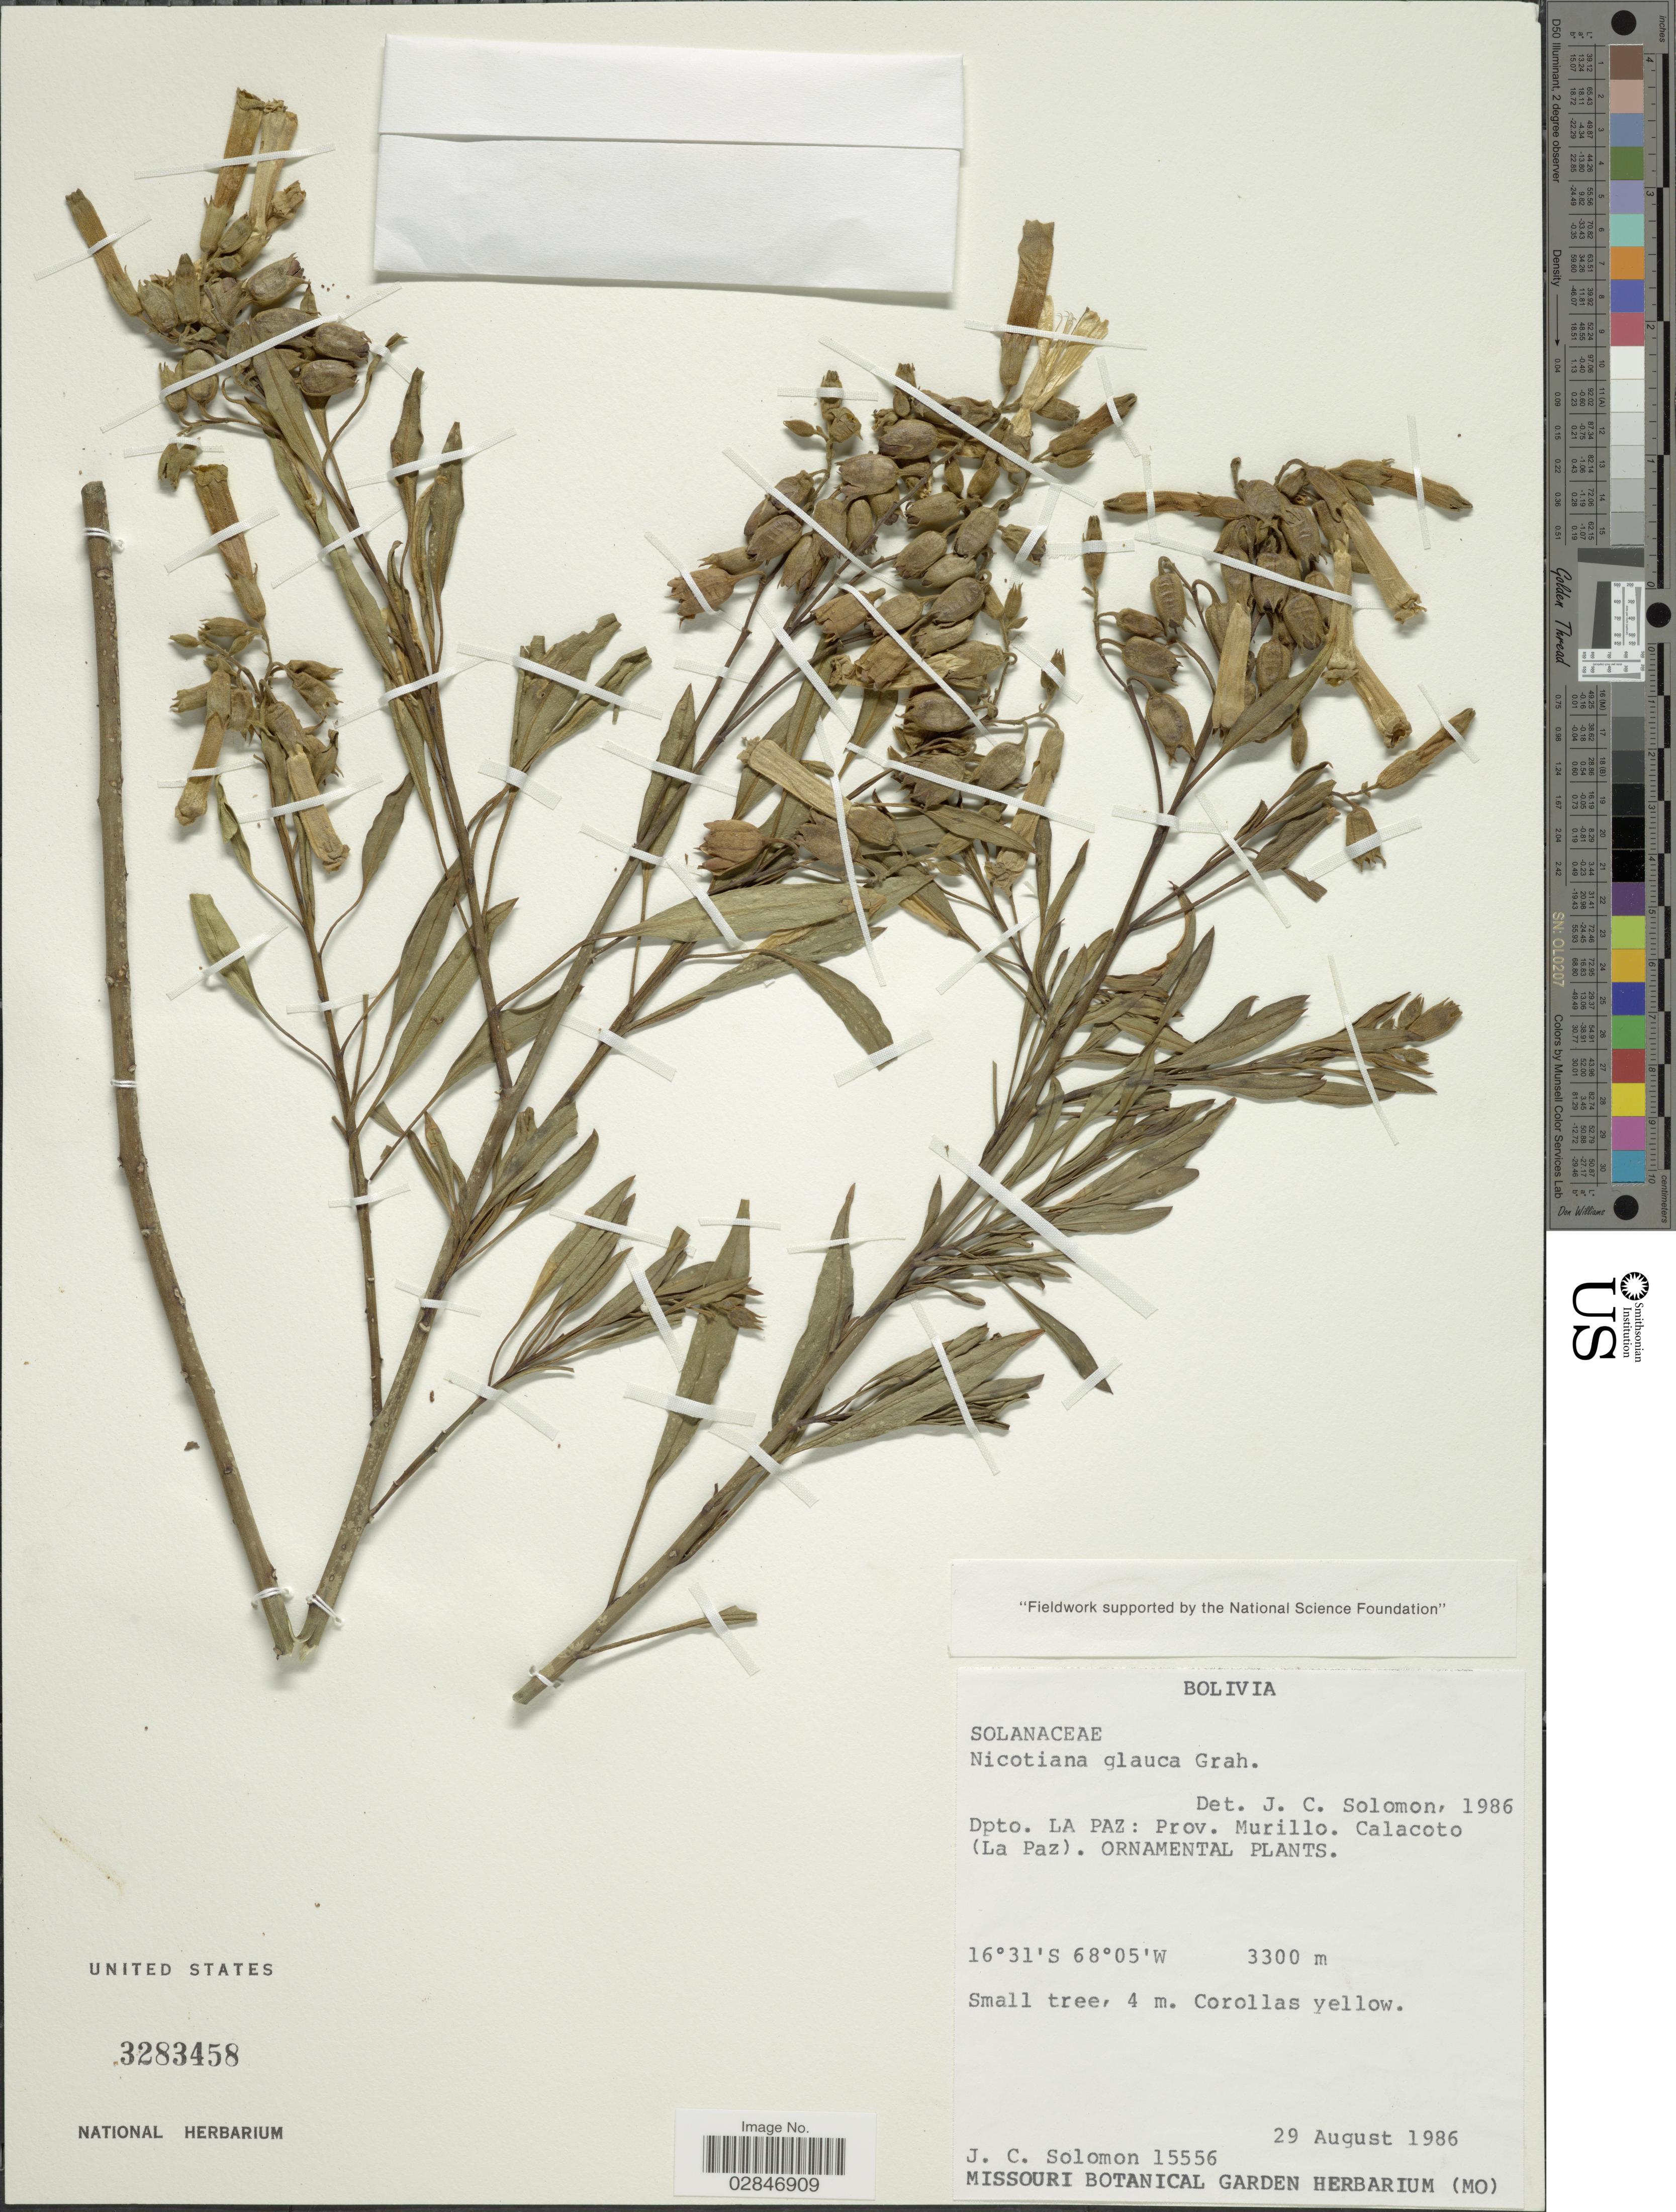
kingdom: Plantae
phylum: Tracheophyta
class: Magnoliopsida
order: Solanales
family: Solanaceae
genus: Nicotiana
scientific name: Nicotiana glauca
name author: Graham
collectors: J. C. Solomon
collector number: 15556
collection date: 1986-08-29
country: Bolivia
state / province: La Paz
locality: Dpto. La Paz: Prov. Murillo. Calacoto (La Paz).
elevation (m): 3300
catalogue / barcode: US 3283458